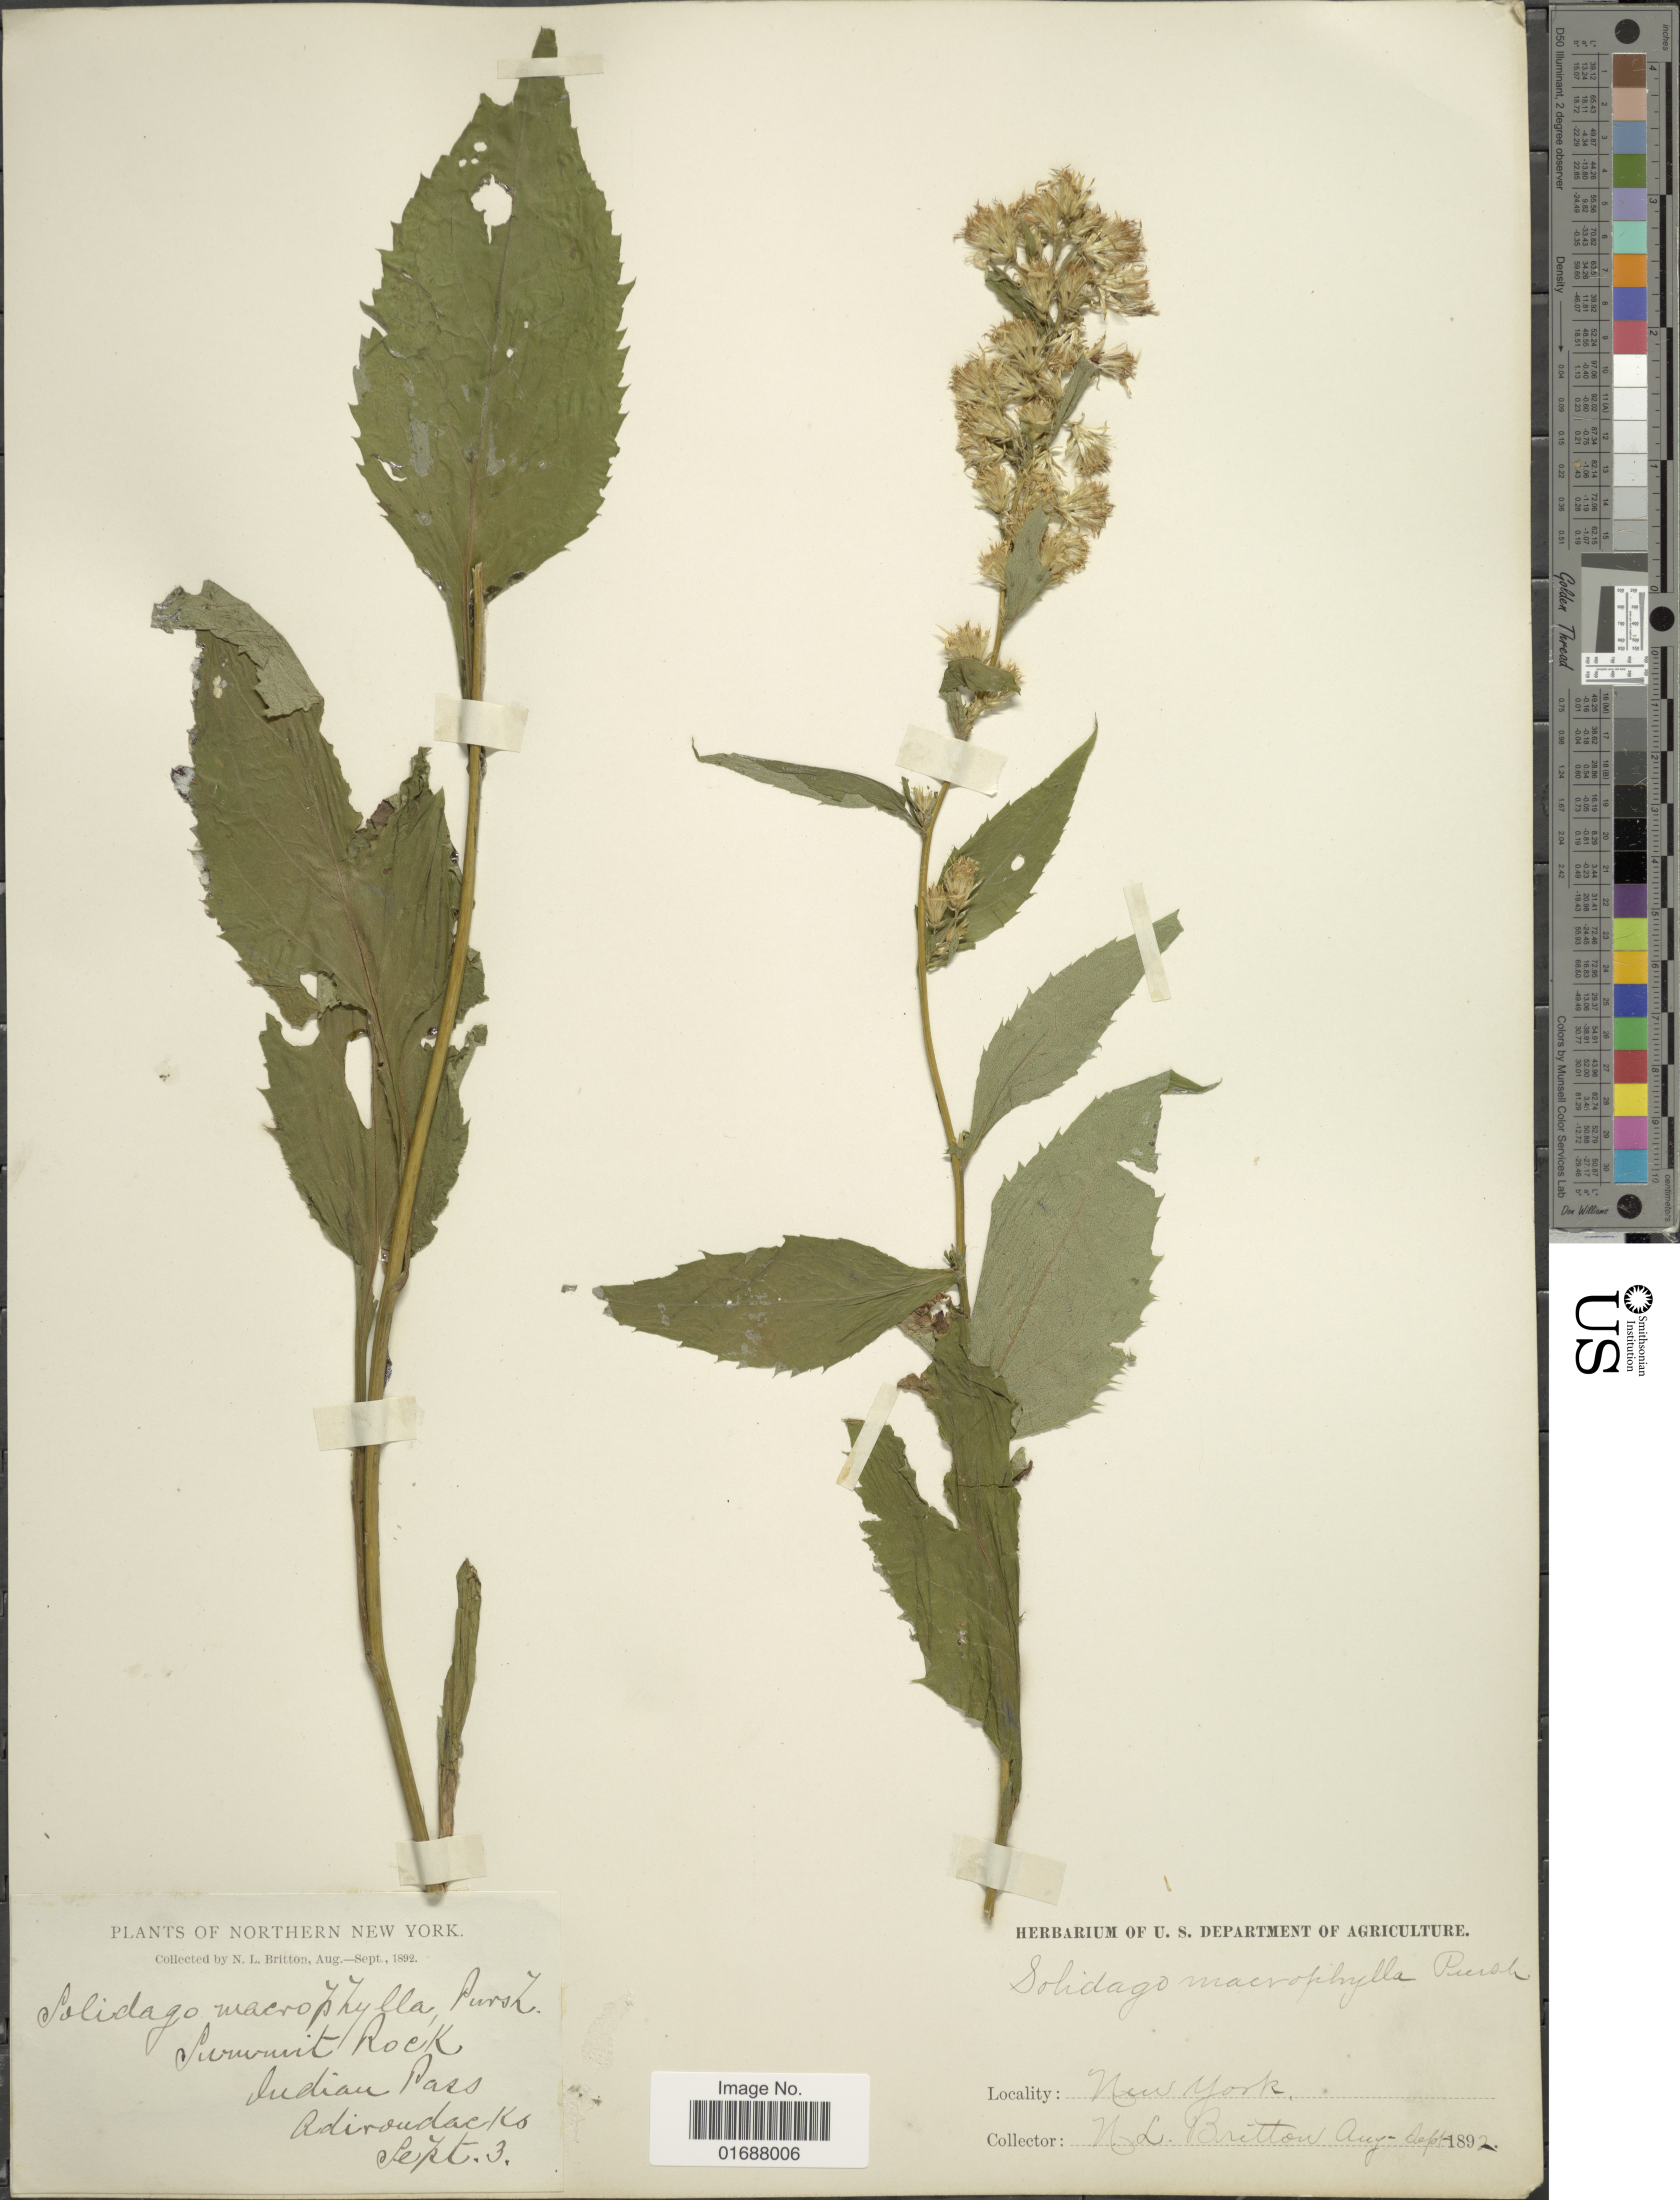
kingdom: Plantae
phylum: Tracheophyta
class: Magnoliopsida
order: Asterales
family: Asteraceae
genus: Solidago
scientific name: Solidago macrophylla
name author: Banks ex Pursh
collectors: N. Britton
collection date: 1892-09-03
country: United States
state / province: New York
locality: Northern New York. Summit Rock, Indian Pass, Adirondacks.